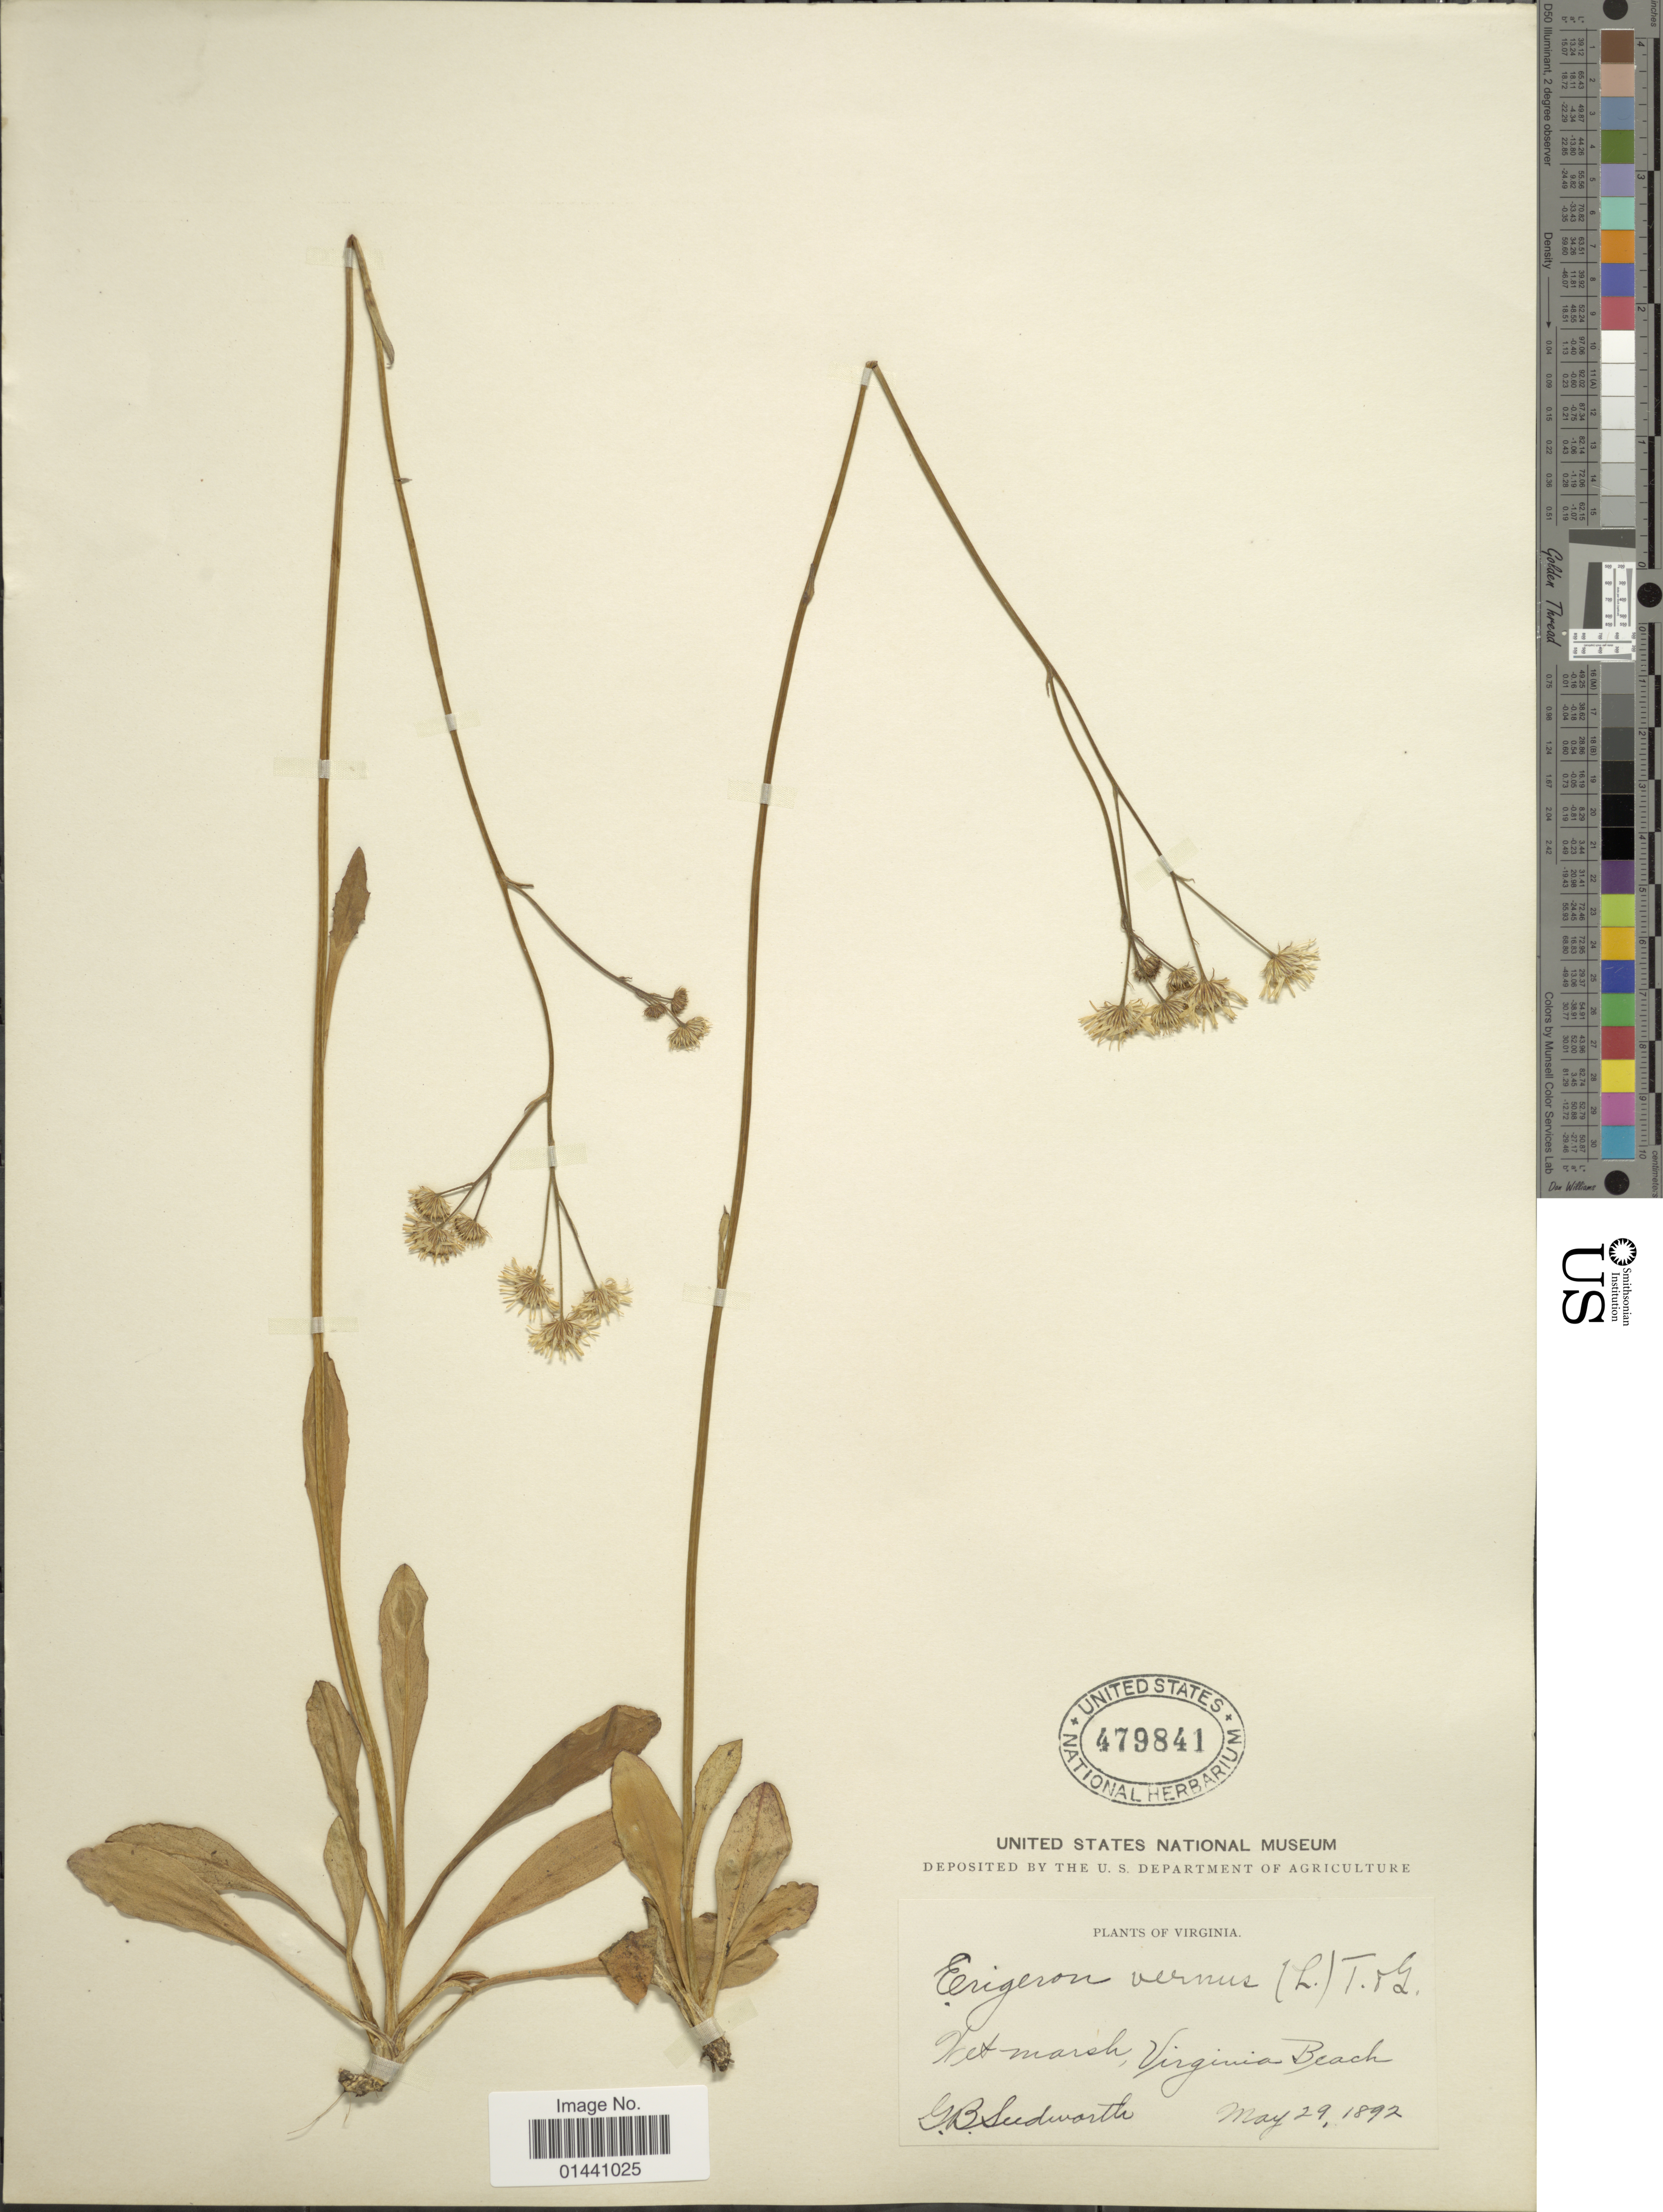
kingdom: Plantae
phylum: Tracheophyta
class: Magnoliopsida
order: Asterales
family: Asteraceae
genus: Erigeron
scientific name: Erigeron vernus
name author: (L.) Torr. & A. Gray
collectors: G. B. Sudworth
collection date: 1892-05-29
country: United States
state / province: Virginia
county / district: City of Virginia Beach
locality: West marsh, Virginia Beach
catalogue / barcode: US 479841